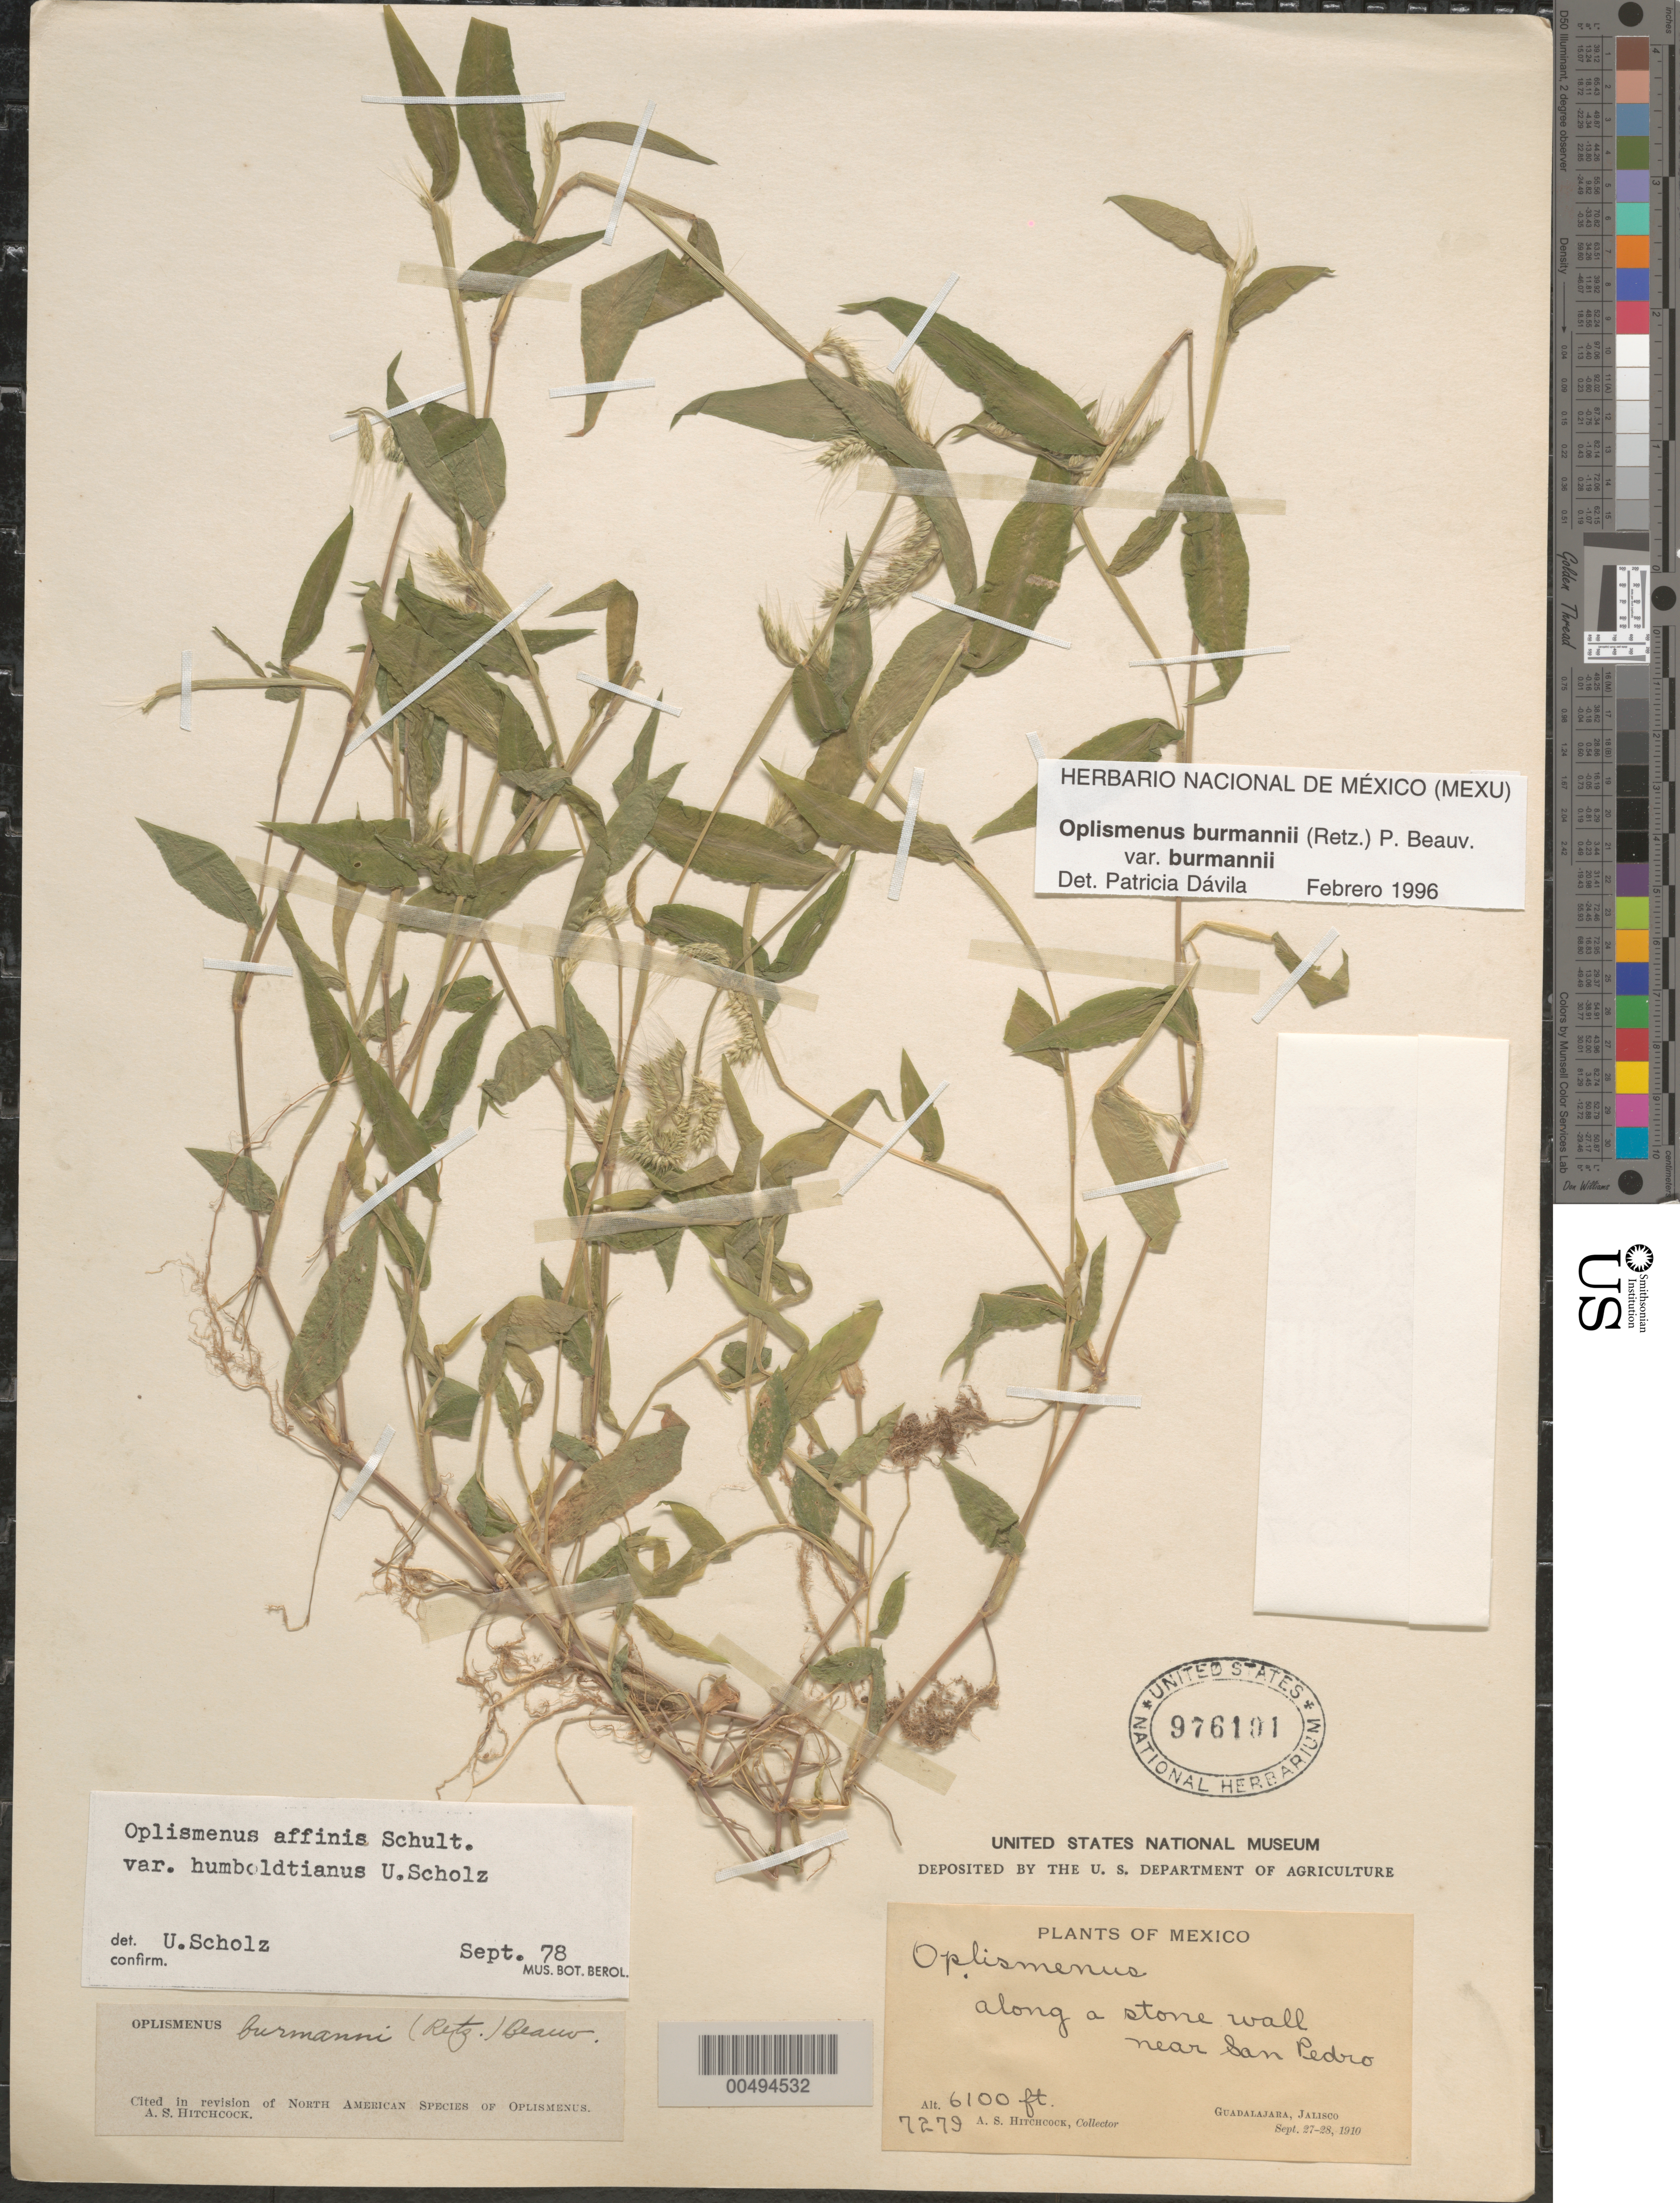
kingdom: Plantae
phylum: Tracheophyta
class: Liliopsida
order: Poales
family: Poaceae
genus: Oplismenus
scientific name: Oplismenus burmannii var. burmannii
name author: (Retz.) P. Beauv.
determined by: Dávila, P. D.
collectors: A. S. Hitchcock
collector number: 7279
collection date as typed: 27 Sep 1910 to 28 Sep 1910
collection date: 1910-09-27/1910-09-28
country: Mexico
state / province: Jalisco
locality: Guadalajara, near San Pedro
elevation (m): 1859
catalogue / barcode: US 976101